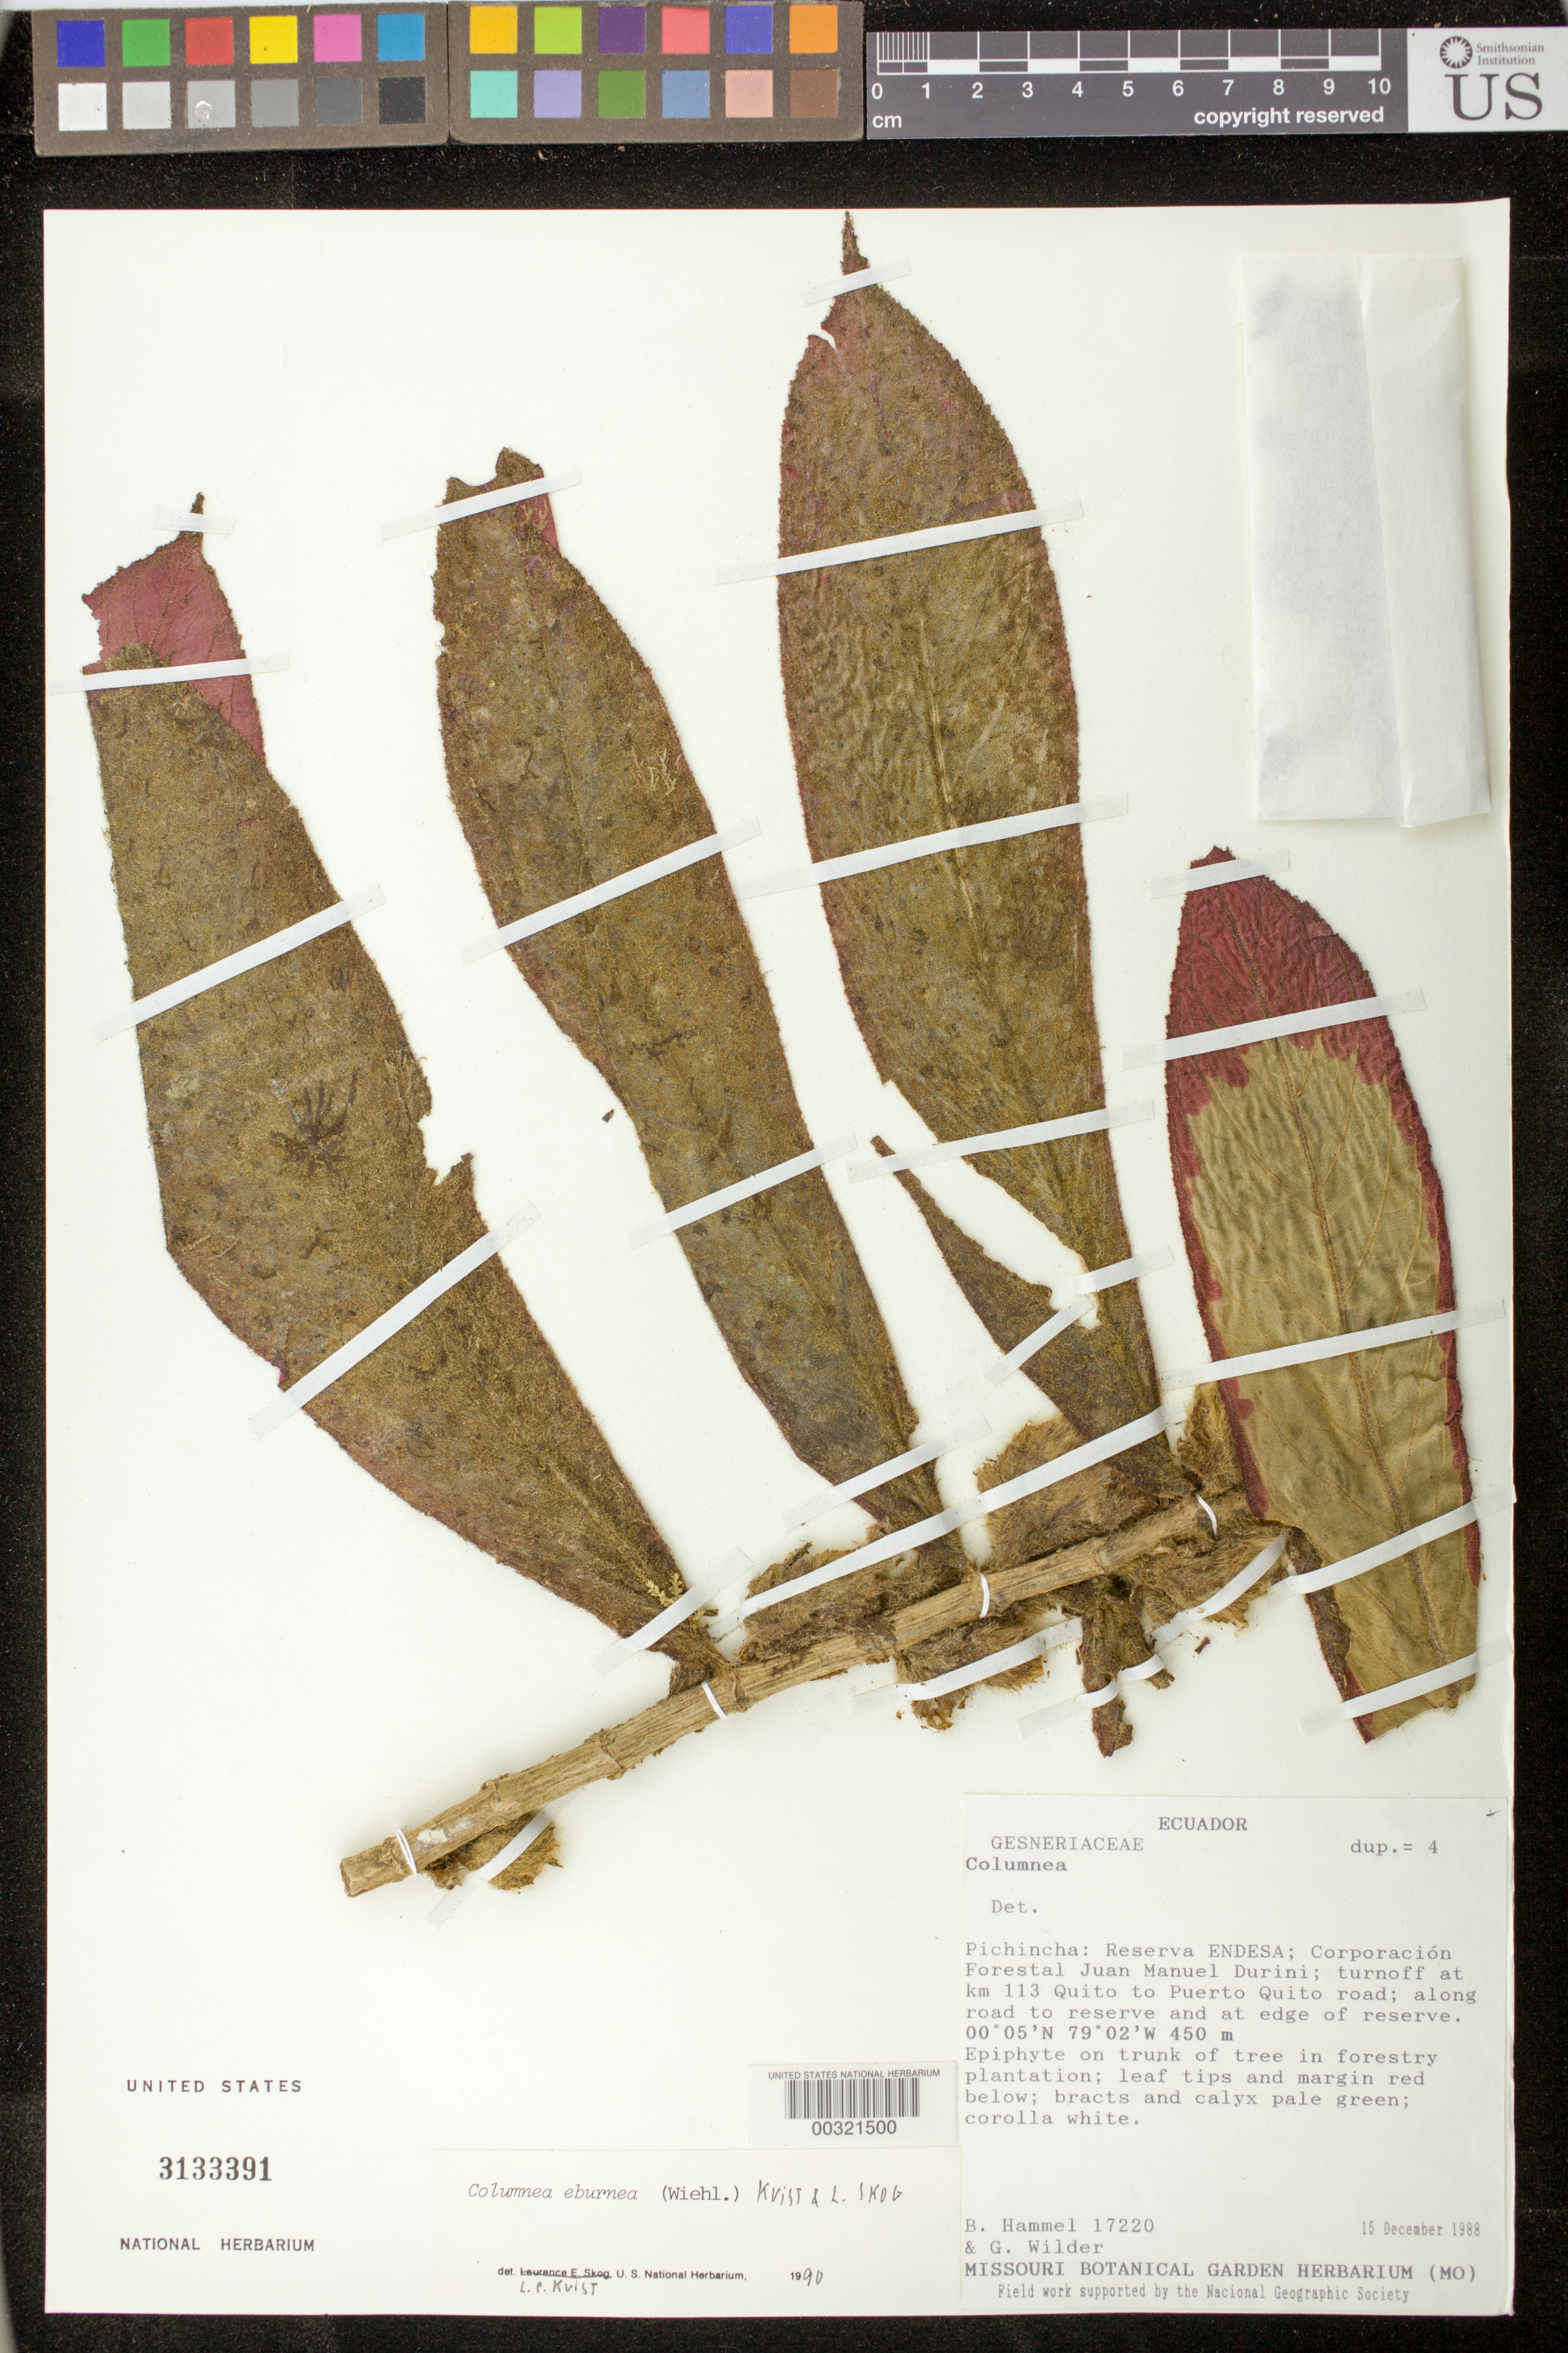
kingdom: Plantae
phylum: Tracheophyta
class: Magnoliopsida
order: Lamiales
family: Gesneriaceae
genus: Columnea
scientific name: Columnea eburnea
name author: (Wiehler) L.P. Kvist & L.E. Skog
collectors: B. Hammel & G. Wilder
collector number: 17220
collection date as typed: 15 Dec 1988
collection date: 1988-12-15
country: Ecuador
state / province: Pichincha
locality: Reserva Endesa, Corporacion Forestal Juan Manuel Durini, turnoff at km 113 Quito to Puerto Quito road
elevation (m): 450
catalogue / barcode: US 3133391